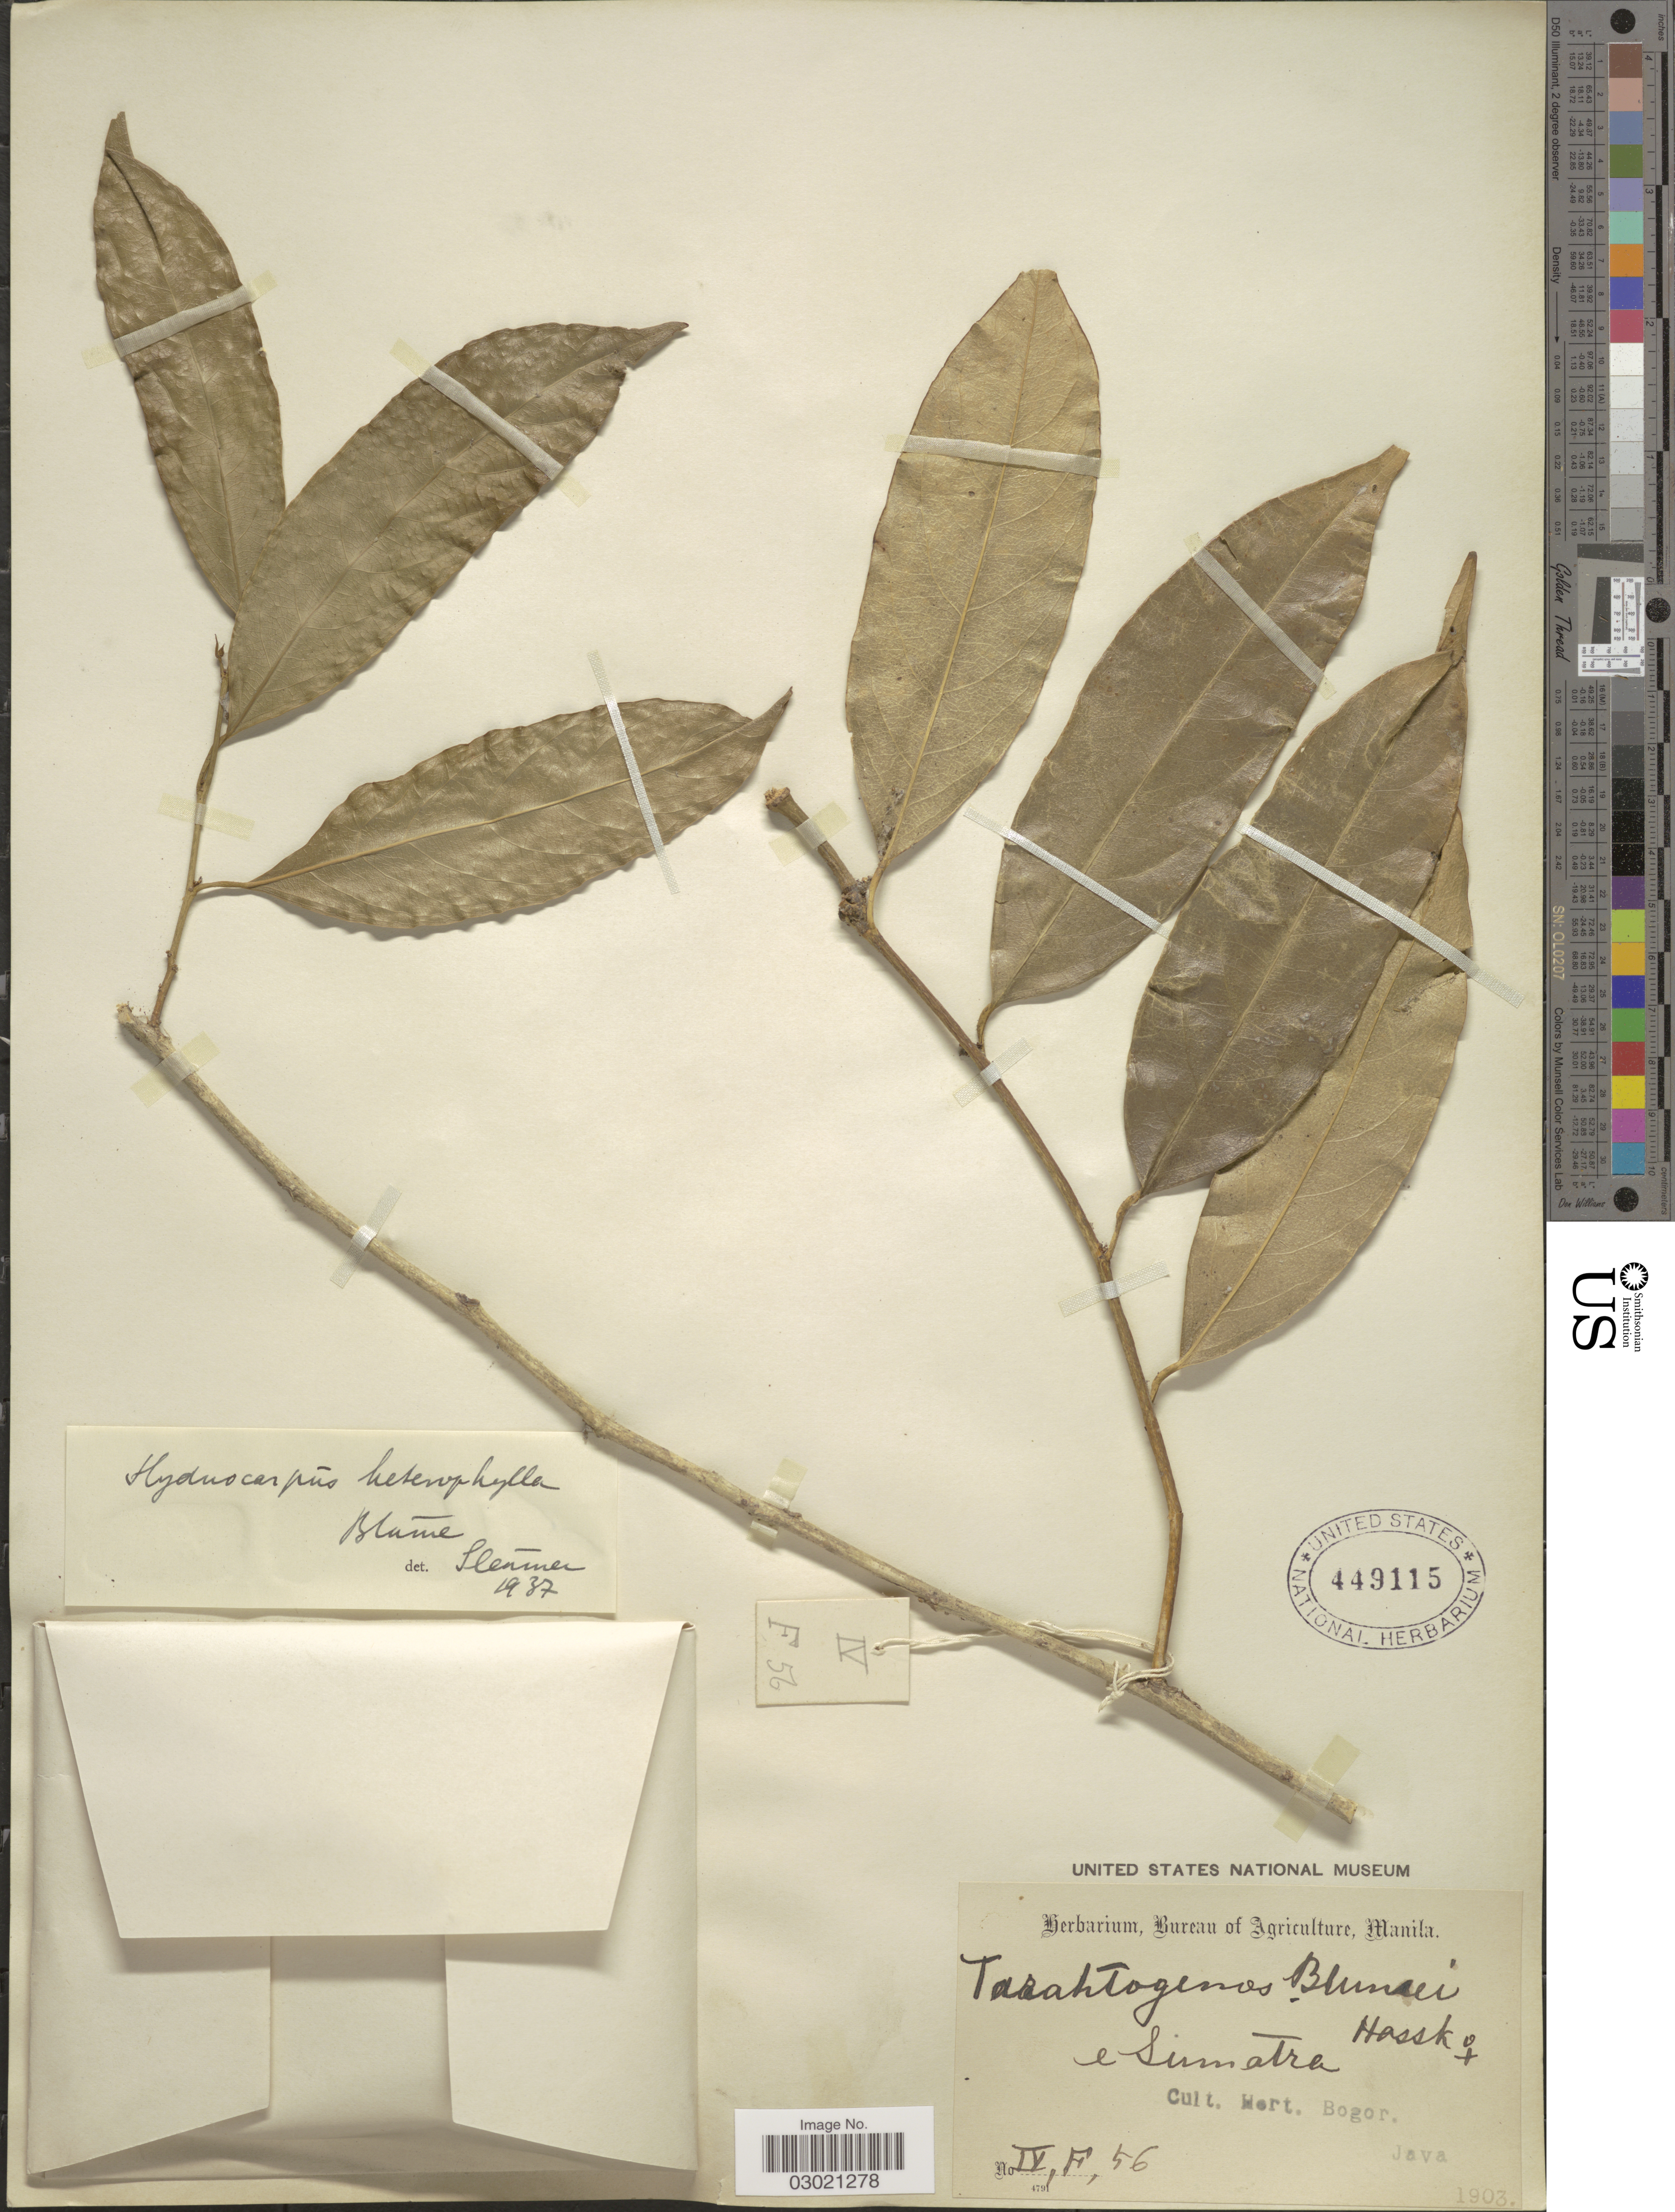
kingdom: Plantae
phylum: Tracheophyta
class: Magnoliopsida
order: Malpighiales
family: Achariaceae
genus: Hydnocarpus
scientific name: Hydnocarpus heterophyllus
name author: Blume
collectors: Ex herb. Bureau of Agriculture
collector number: IV,F,56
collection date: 1903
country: Indonesia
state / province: Java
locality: Cult. Hort. Bogor.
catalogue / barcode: US 449115